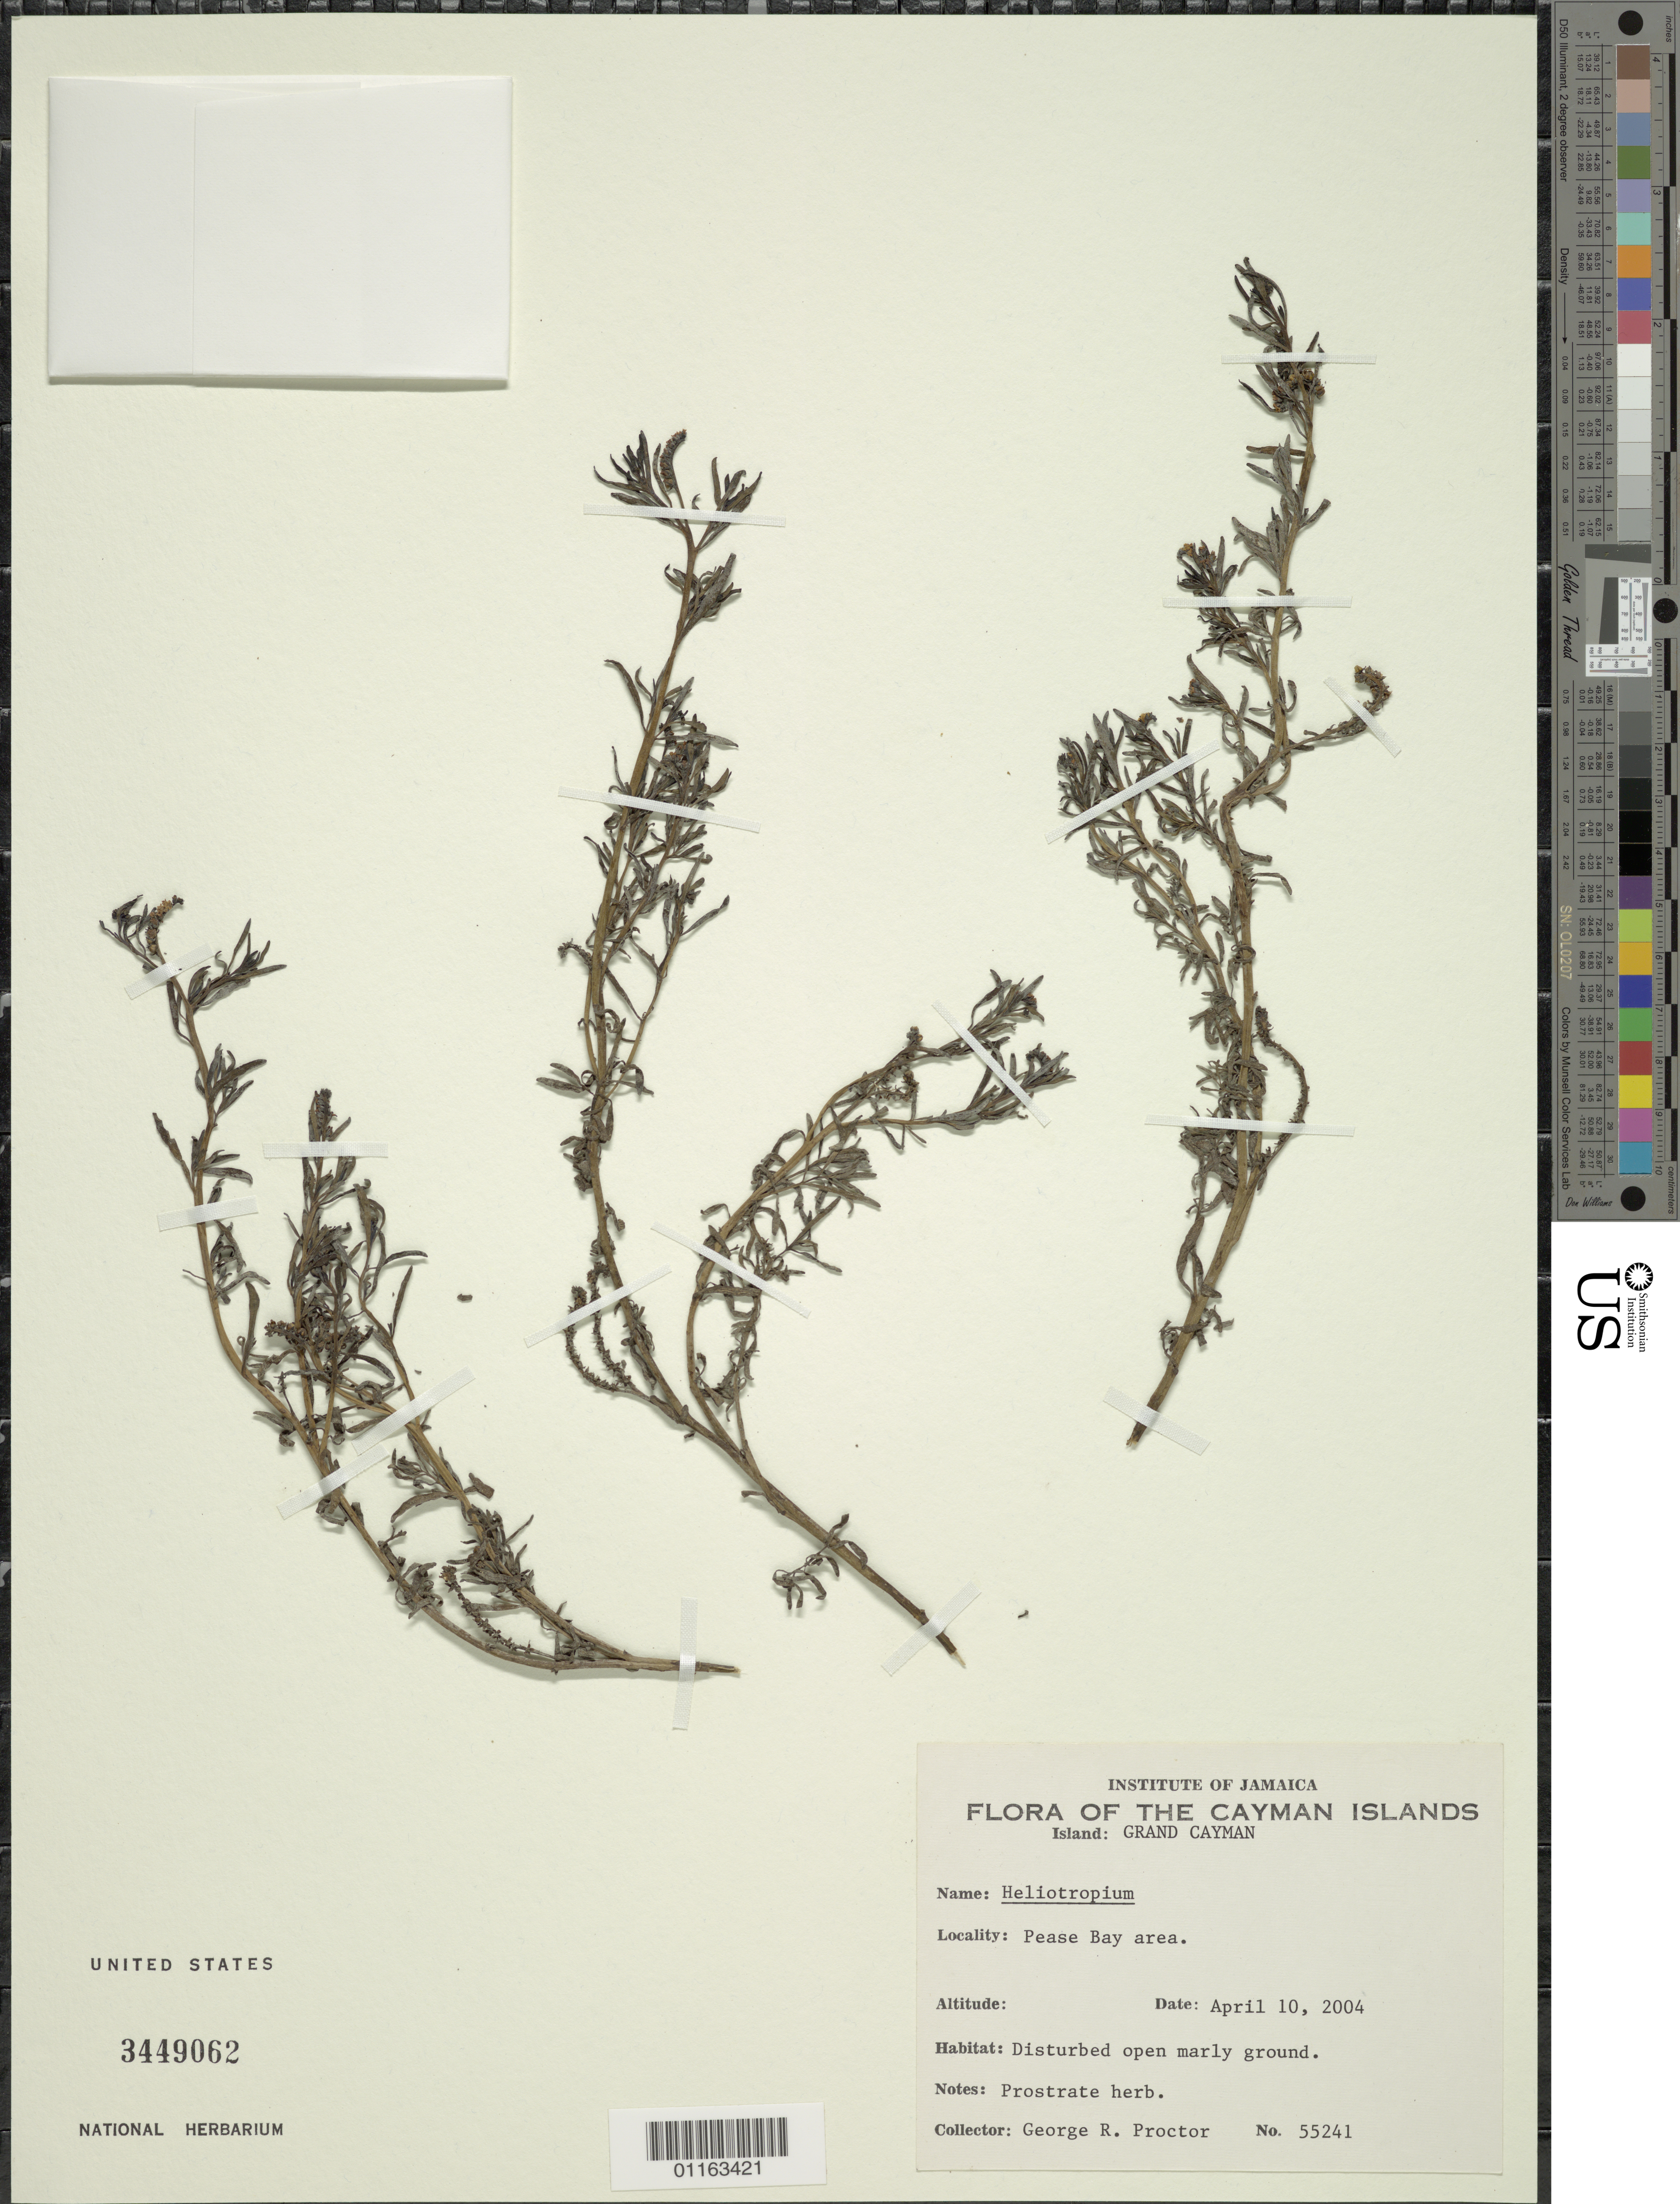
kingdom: Plantae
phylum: Tracheophyta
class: Magnoliopsida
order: Boraginales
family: Heliotropiaceae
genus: Heliotropium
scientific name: Heliotropium sp.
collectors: G. R. Proctor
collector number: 55241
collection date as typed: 10 Apr 2004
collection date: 2004-04-10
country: Cayman Islands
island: Grand Cayman I.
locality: Disturbed open marly ground. Pease Bay Area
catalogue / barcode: US 3449062